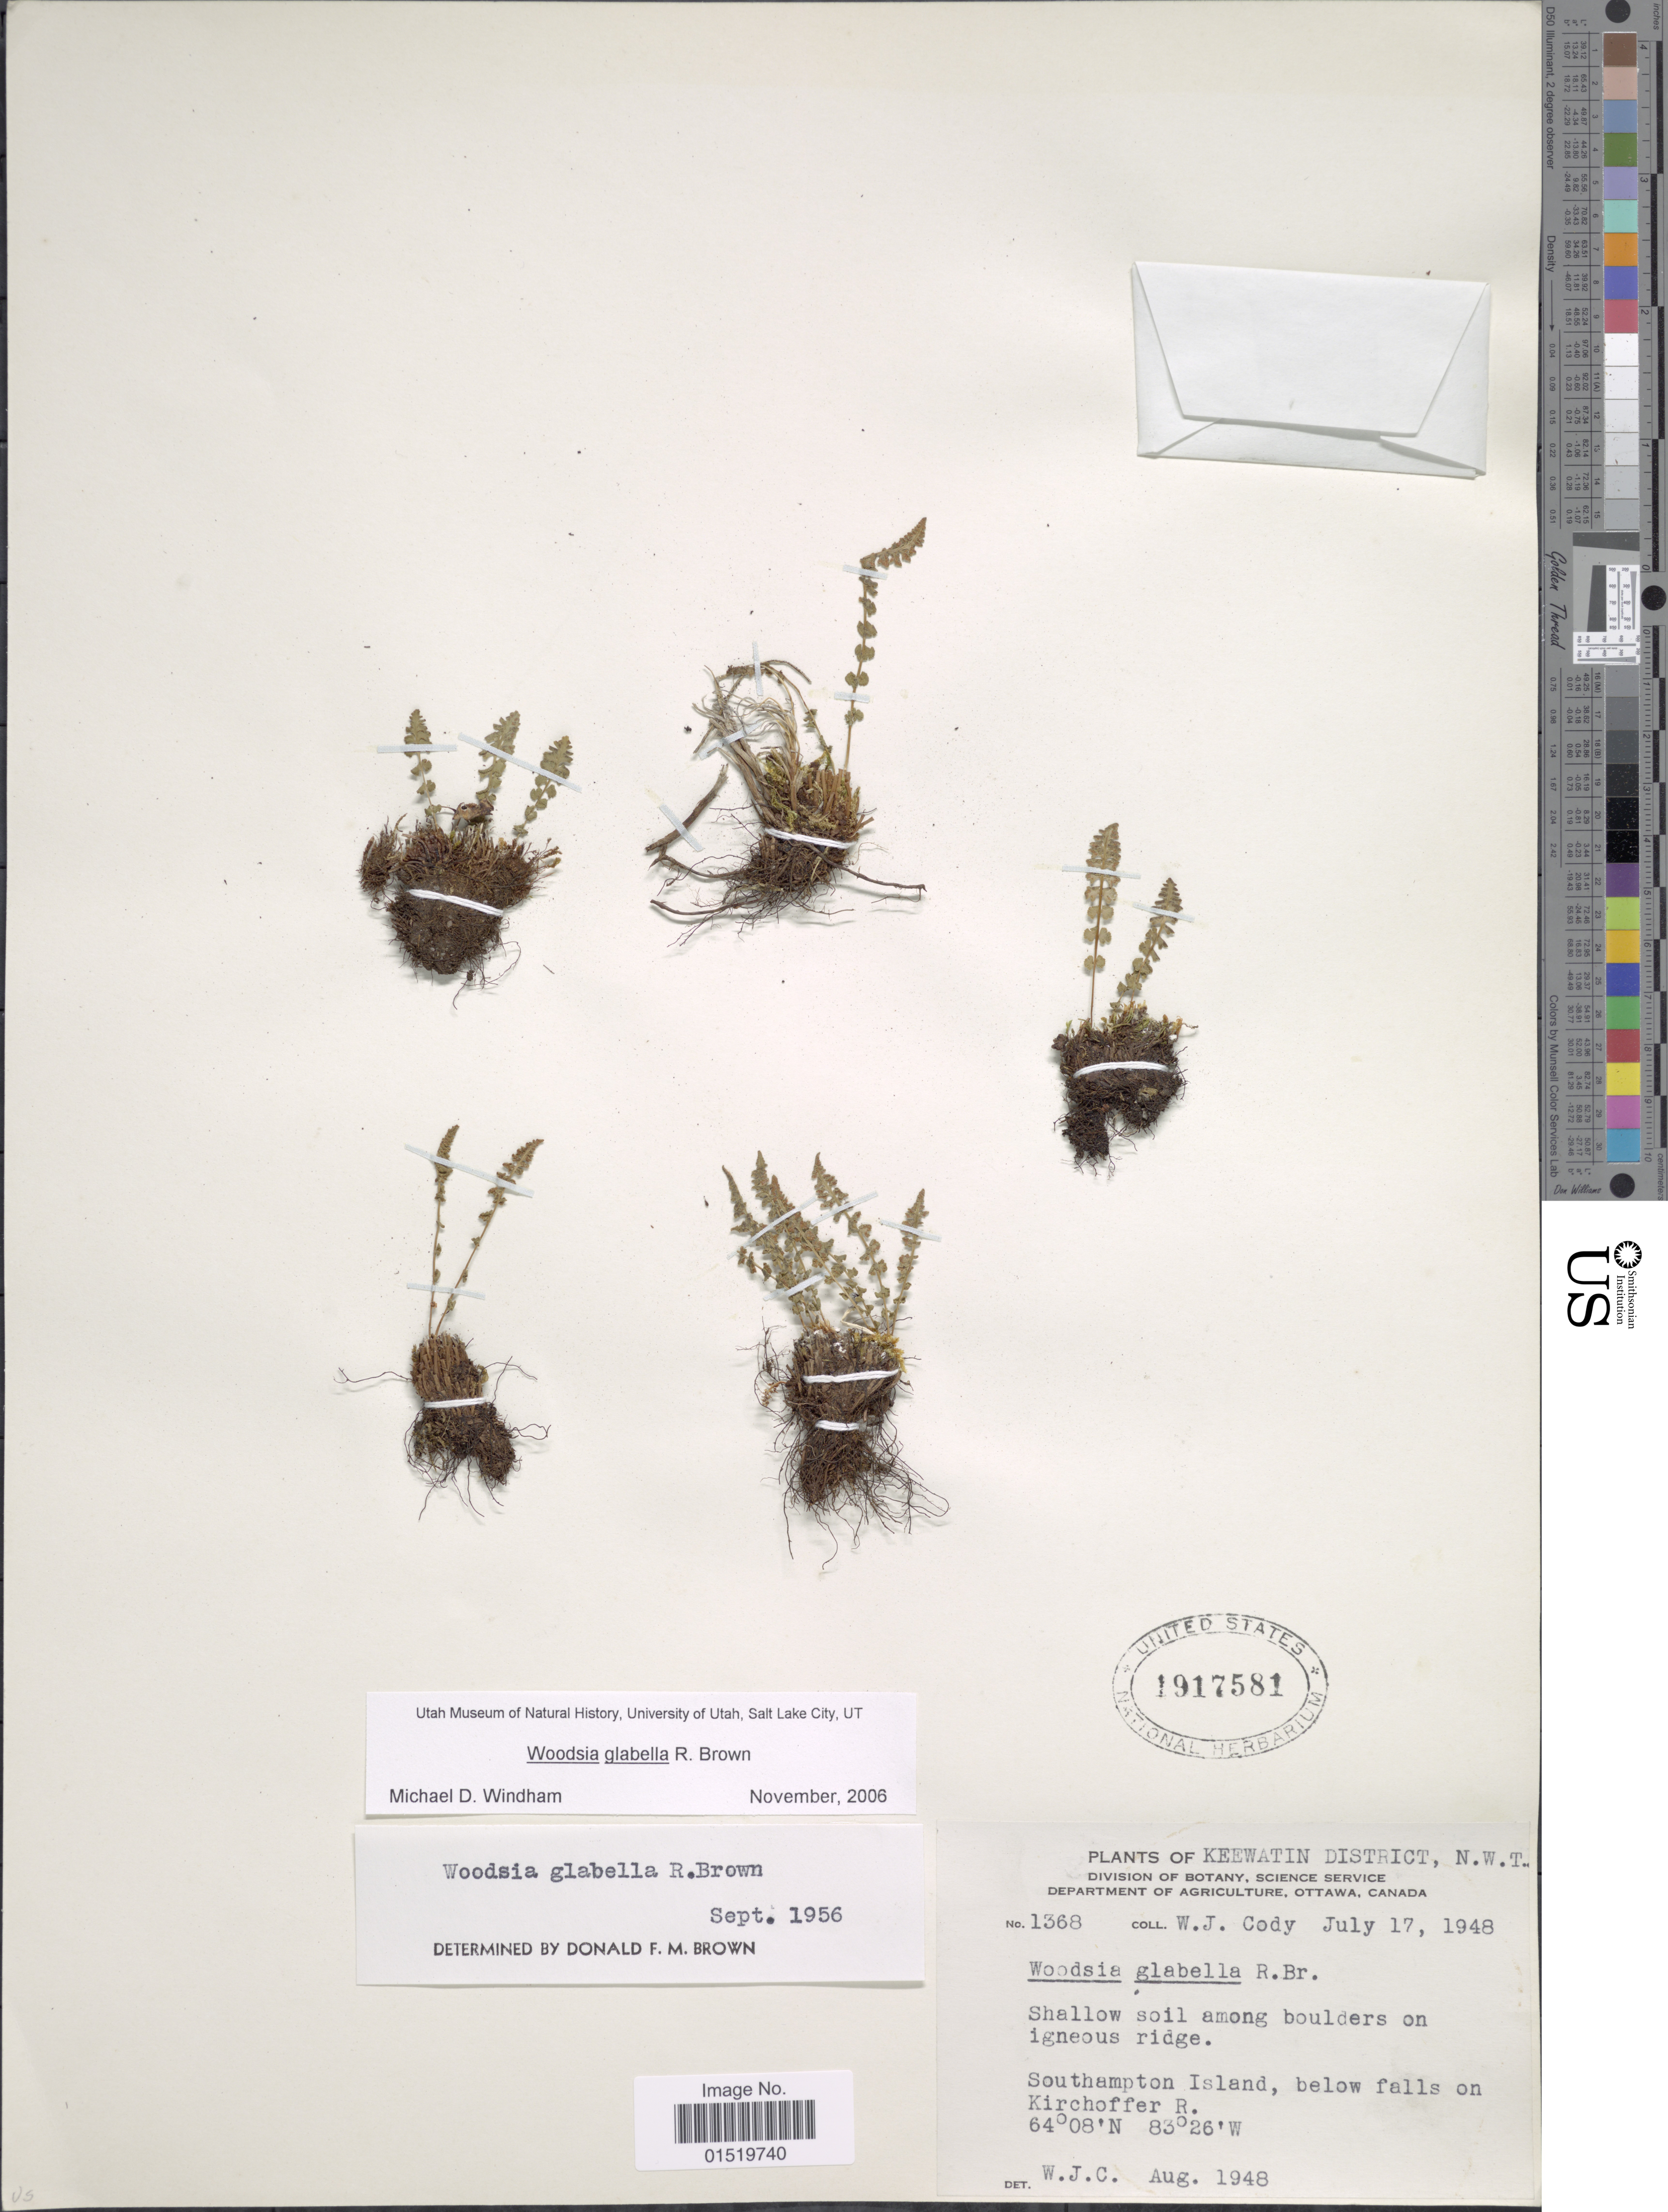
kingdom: Plantae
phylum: Tracheophyta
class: Polypodiopsida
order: Polypodiales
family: Woodsiaceae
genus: Woodsia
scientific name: Woodsia glabella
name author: R. Br.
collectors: W. Cody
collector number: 1368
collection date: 1948-07-17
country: Canada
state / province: Northwest Territories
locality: Keewatin District, Southampton Island, below falls on Kirchoffer R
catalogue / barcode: US 1917581